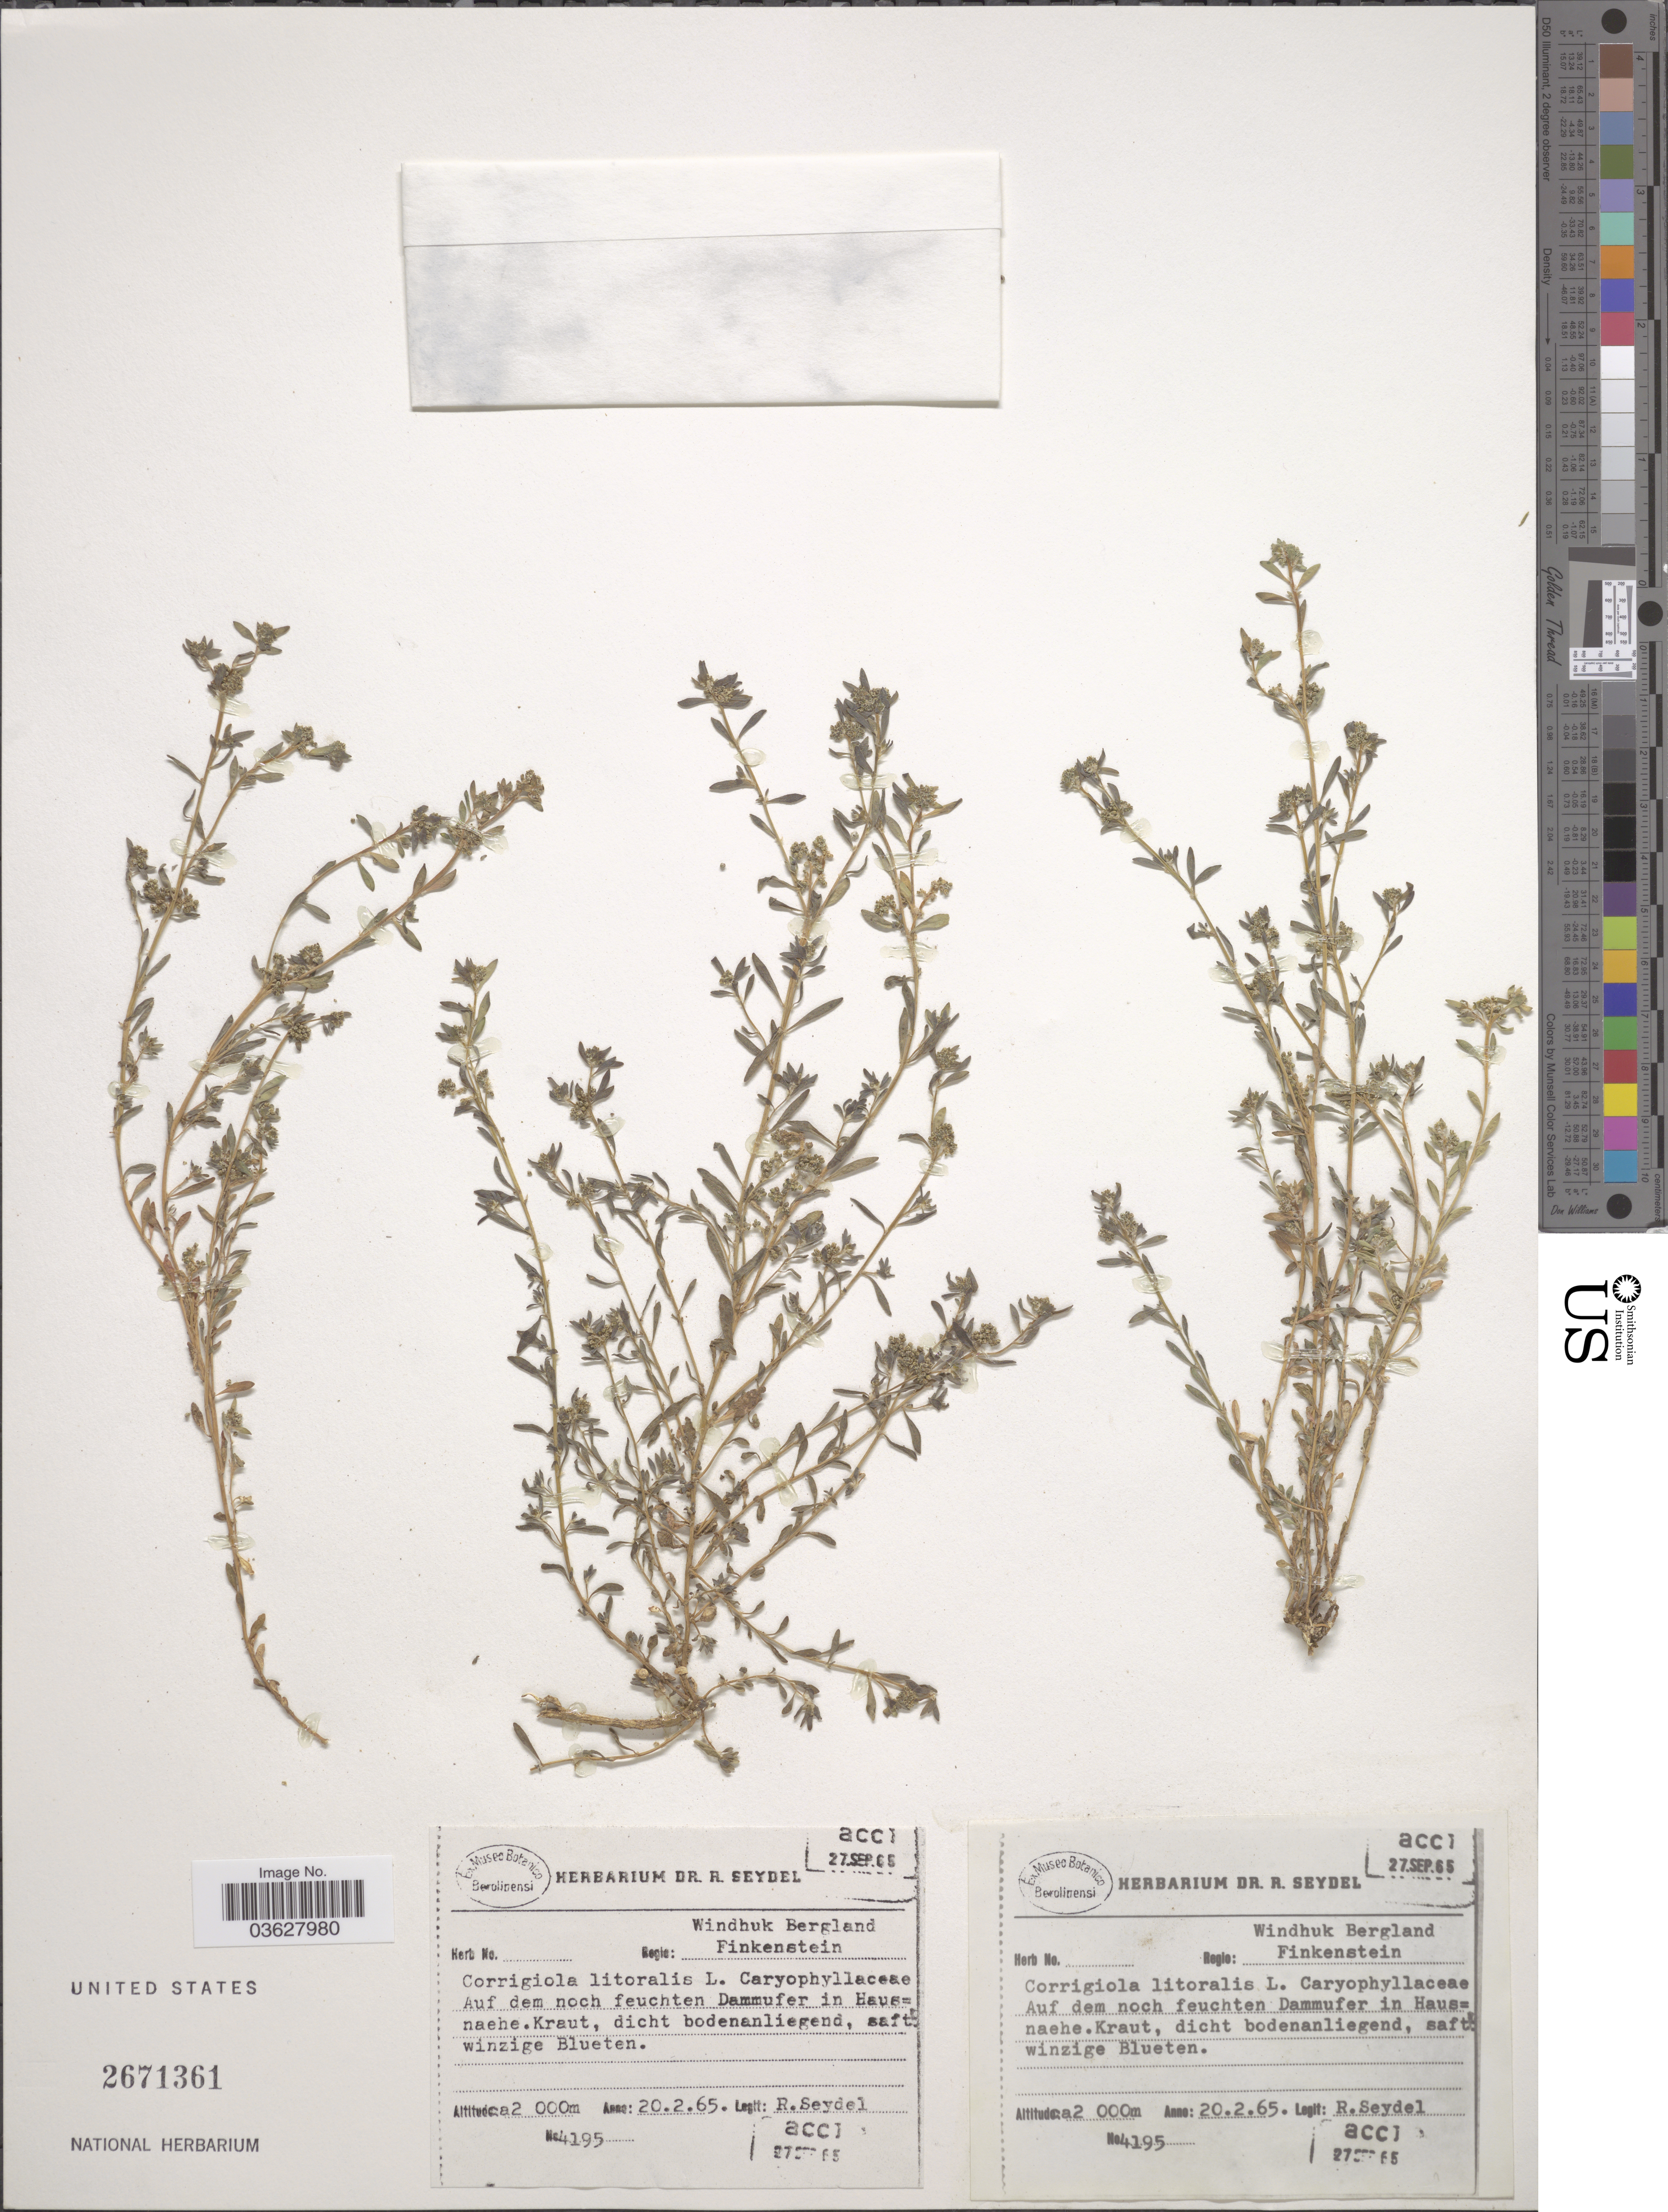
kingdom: Plantae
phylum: Tracheophyta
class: Magnoliopsida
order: Caryophyllales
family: Caryophyllaceae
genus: Corrigiola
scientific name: Corrigiola litoralis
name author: L.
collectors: R. Seydel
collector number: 4195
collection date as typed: Transcribed d/m/y: 20/2/65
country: Namibia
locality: Regio: Windhuk Bergland Finkenstein.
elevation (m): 2000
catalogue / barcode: US 2671361